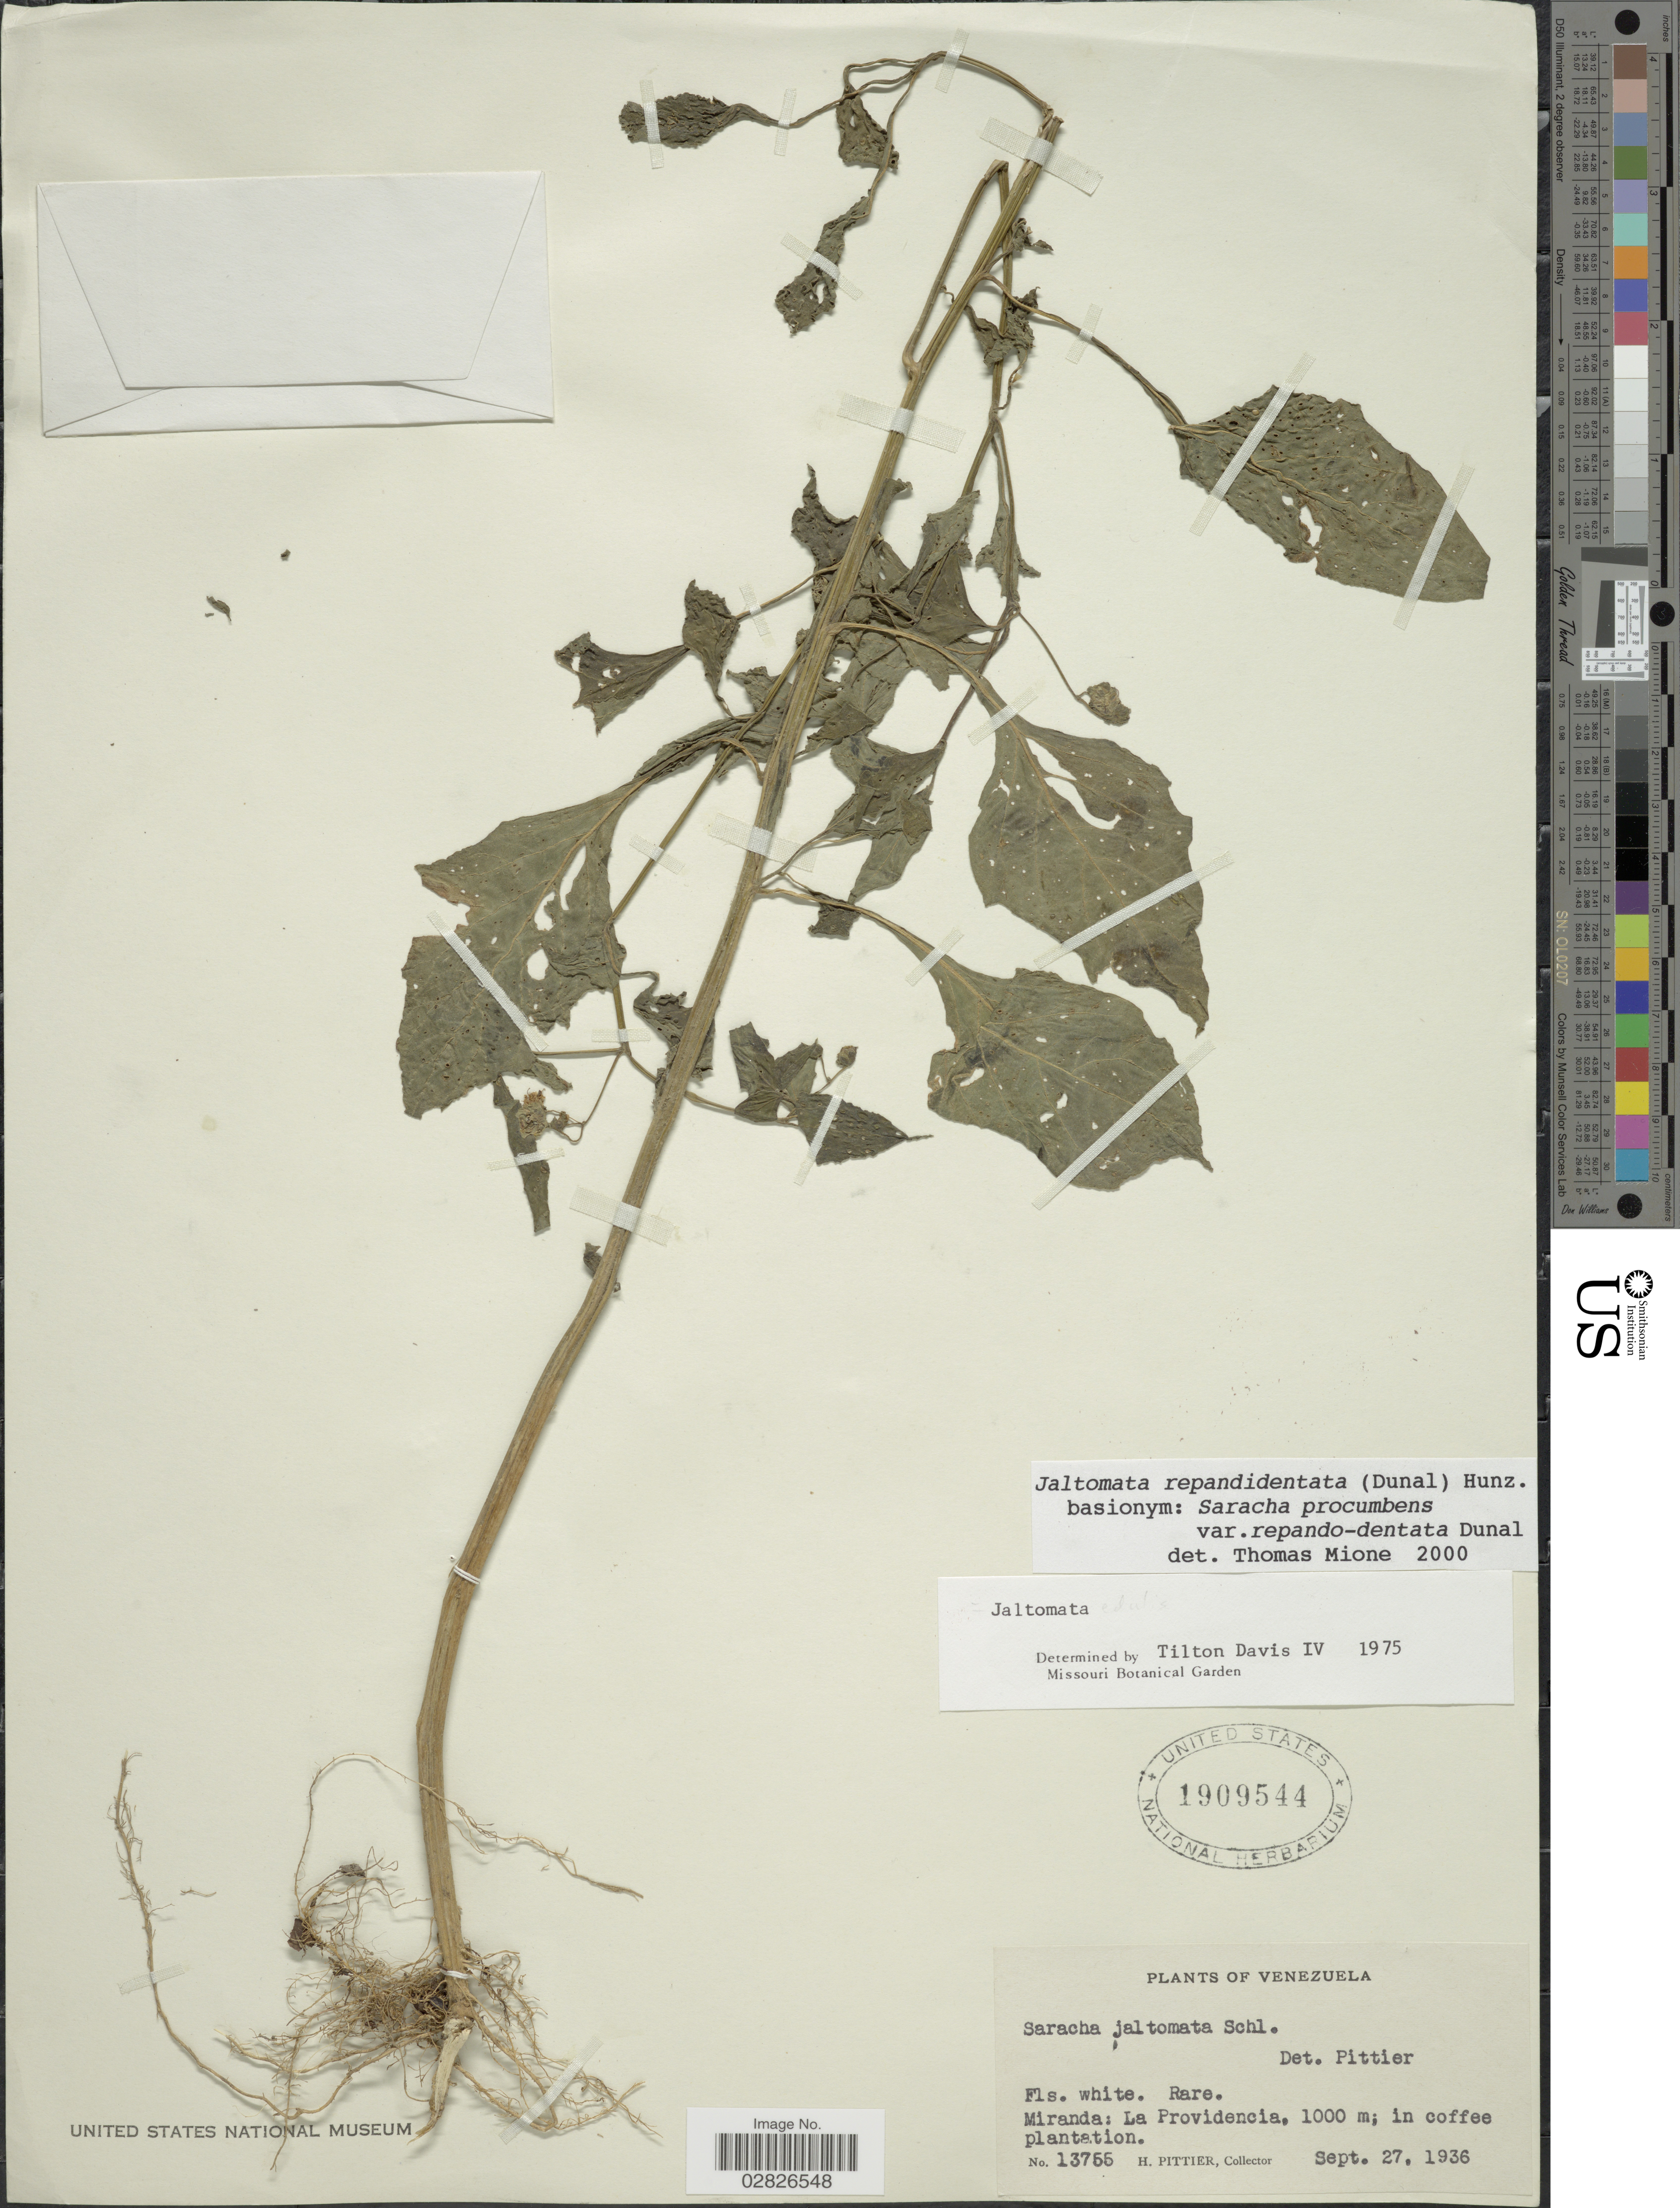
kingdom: Plantae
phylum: Tracheophyta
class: Magnoliopsida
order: Solanales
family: Solanaceae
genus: Jaltomata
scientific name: Jaltomata repandidentata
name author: (Dunal) Hunz.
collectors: H. F. Pittier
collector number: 13755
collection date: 1936-09-27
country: Venezuela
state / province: Miranda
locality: La Providencia.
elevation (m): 1000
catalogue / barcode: US 1909544